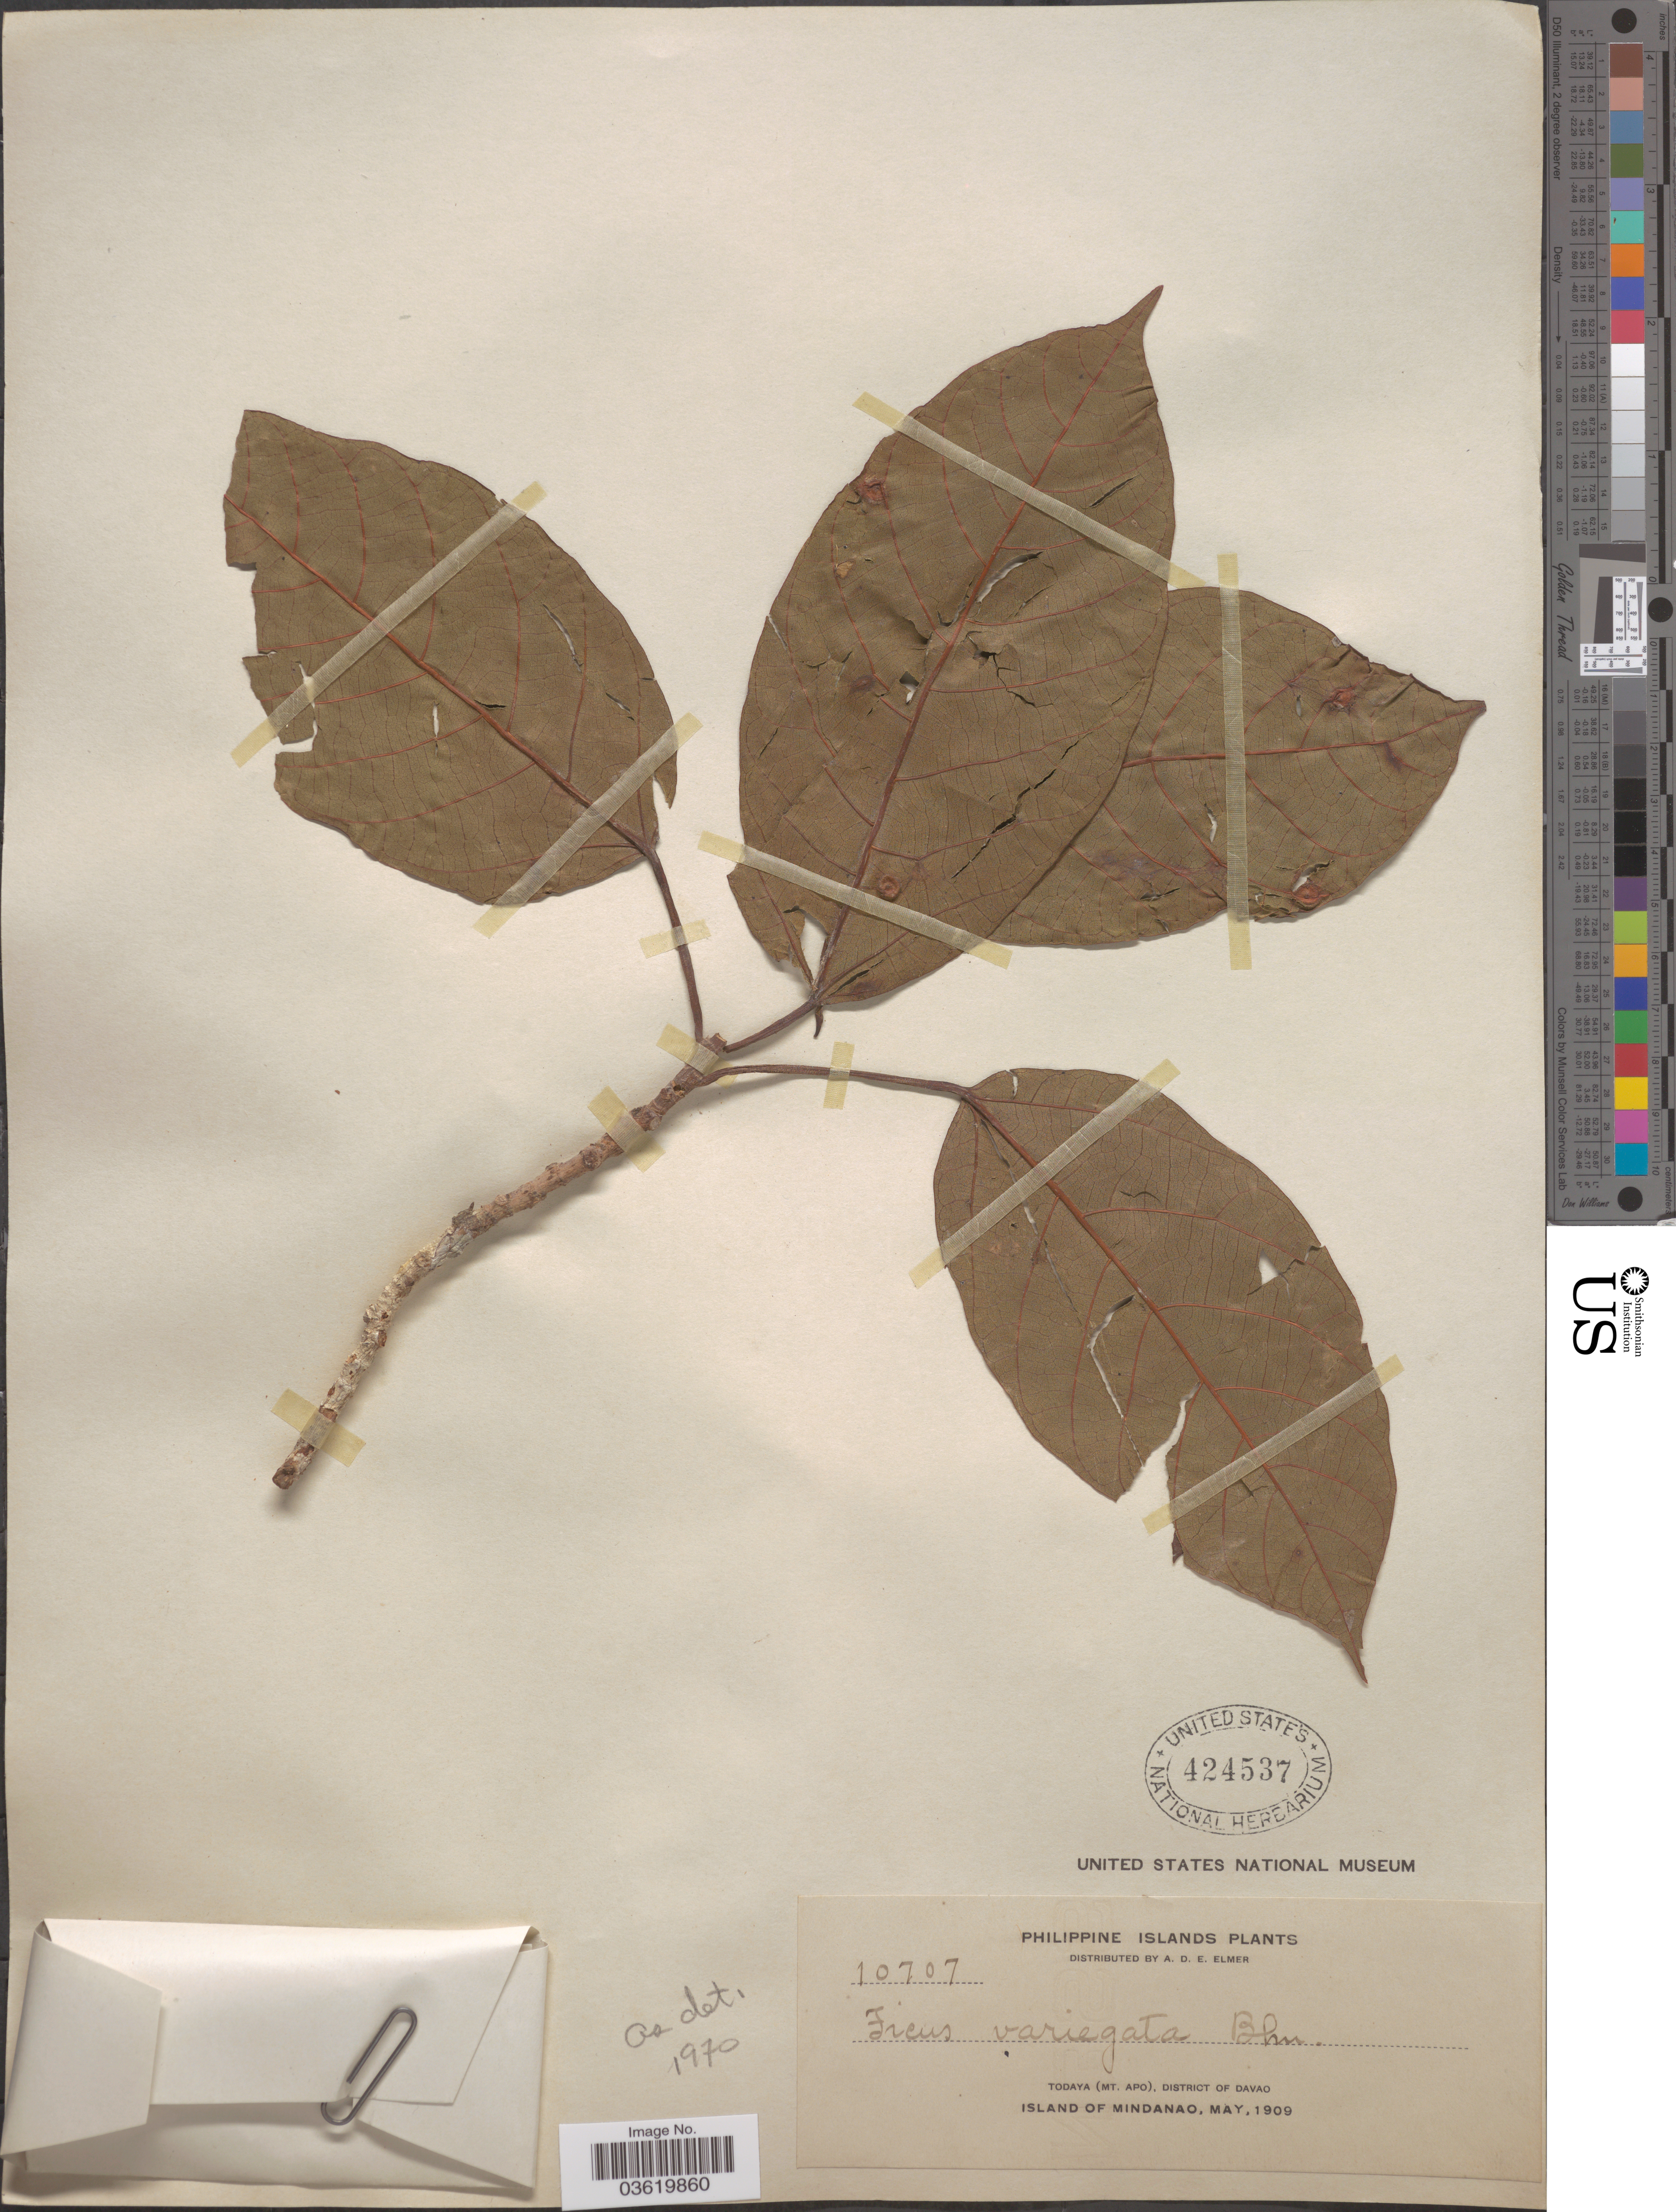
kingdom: Plantae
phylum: Tracheophyta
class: Magnoliopsida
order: Rosales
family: Moraceae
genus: Ficus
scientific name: Ficus variegata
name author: Blume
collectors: A. D. E. Elmer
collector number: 10707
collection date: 1909-05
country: Philippines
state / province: Davao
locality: Philippine Islands. Todaya (Mt. Apo), District of Davao. Island of Mindanao.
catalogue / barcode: US 424537